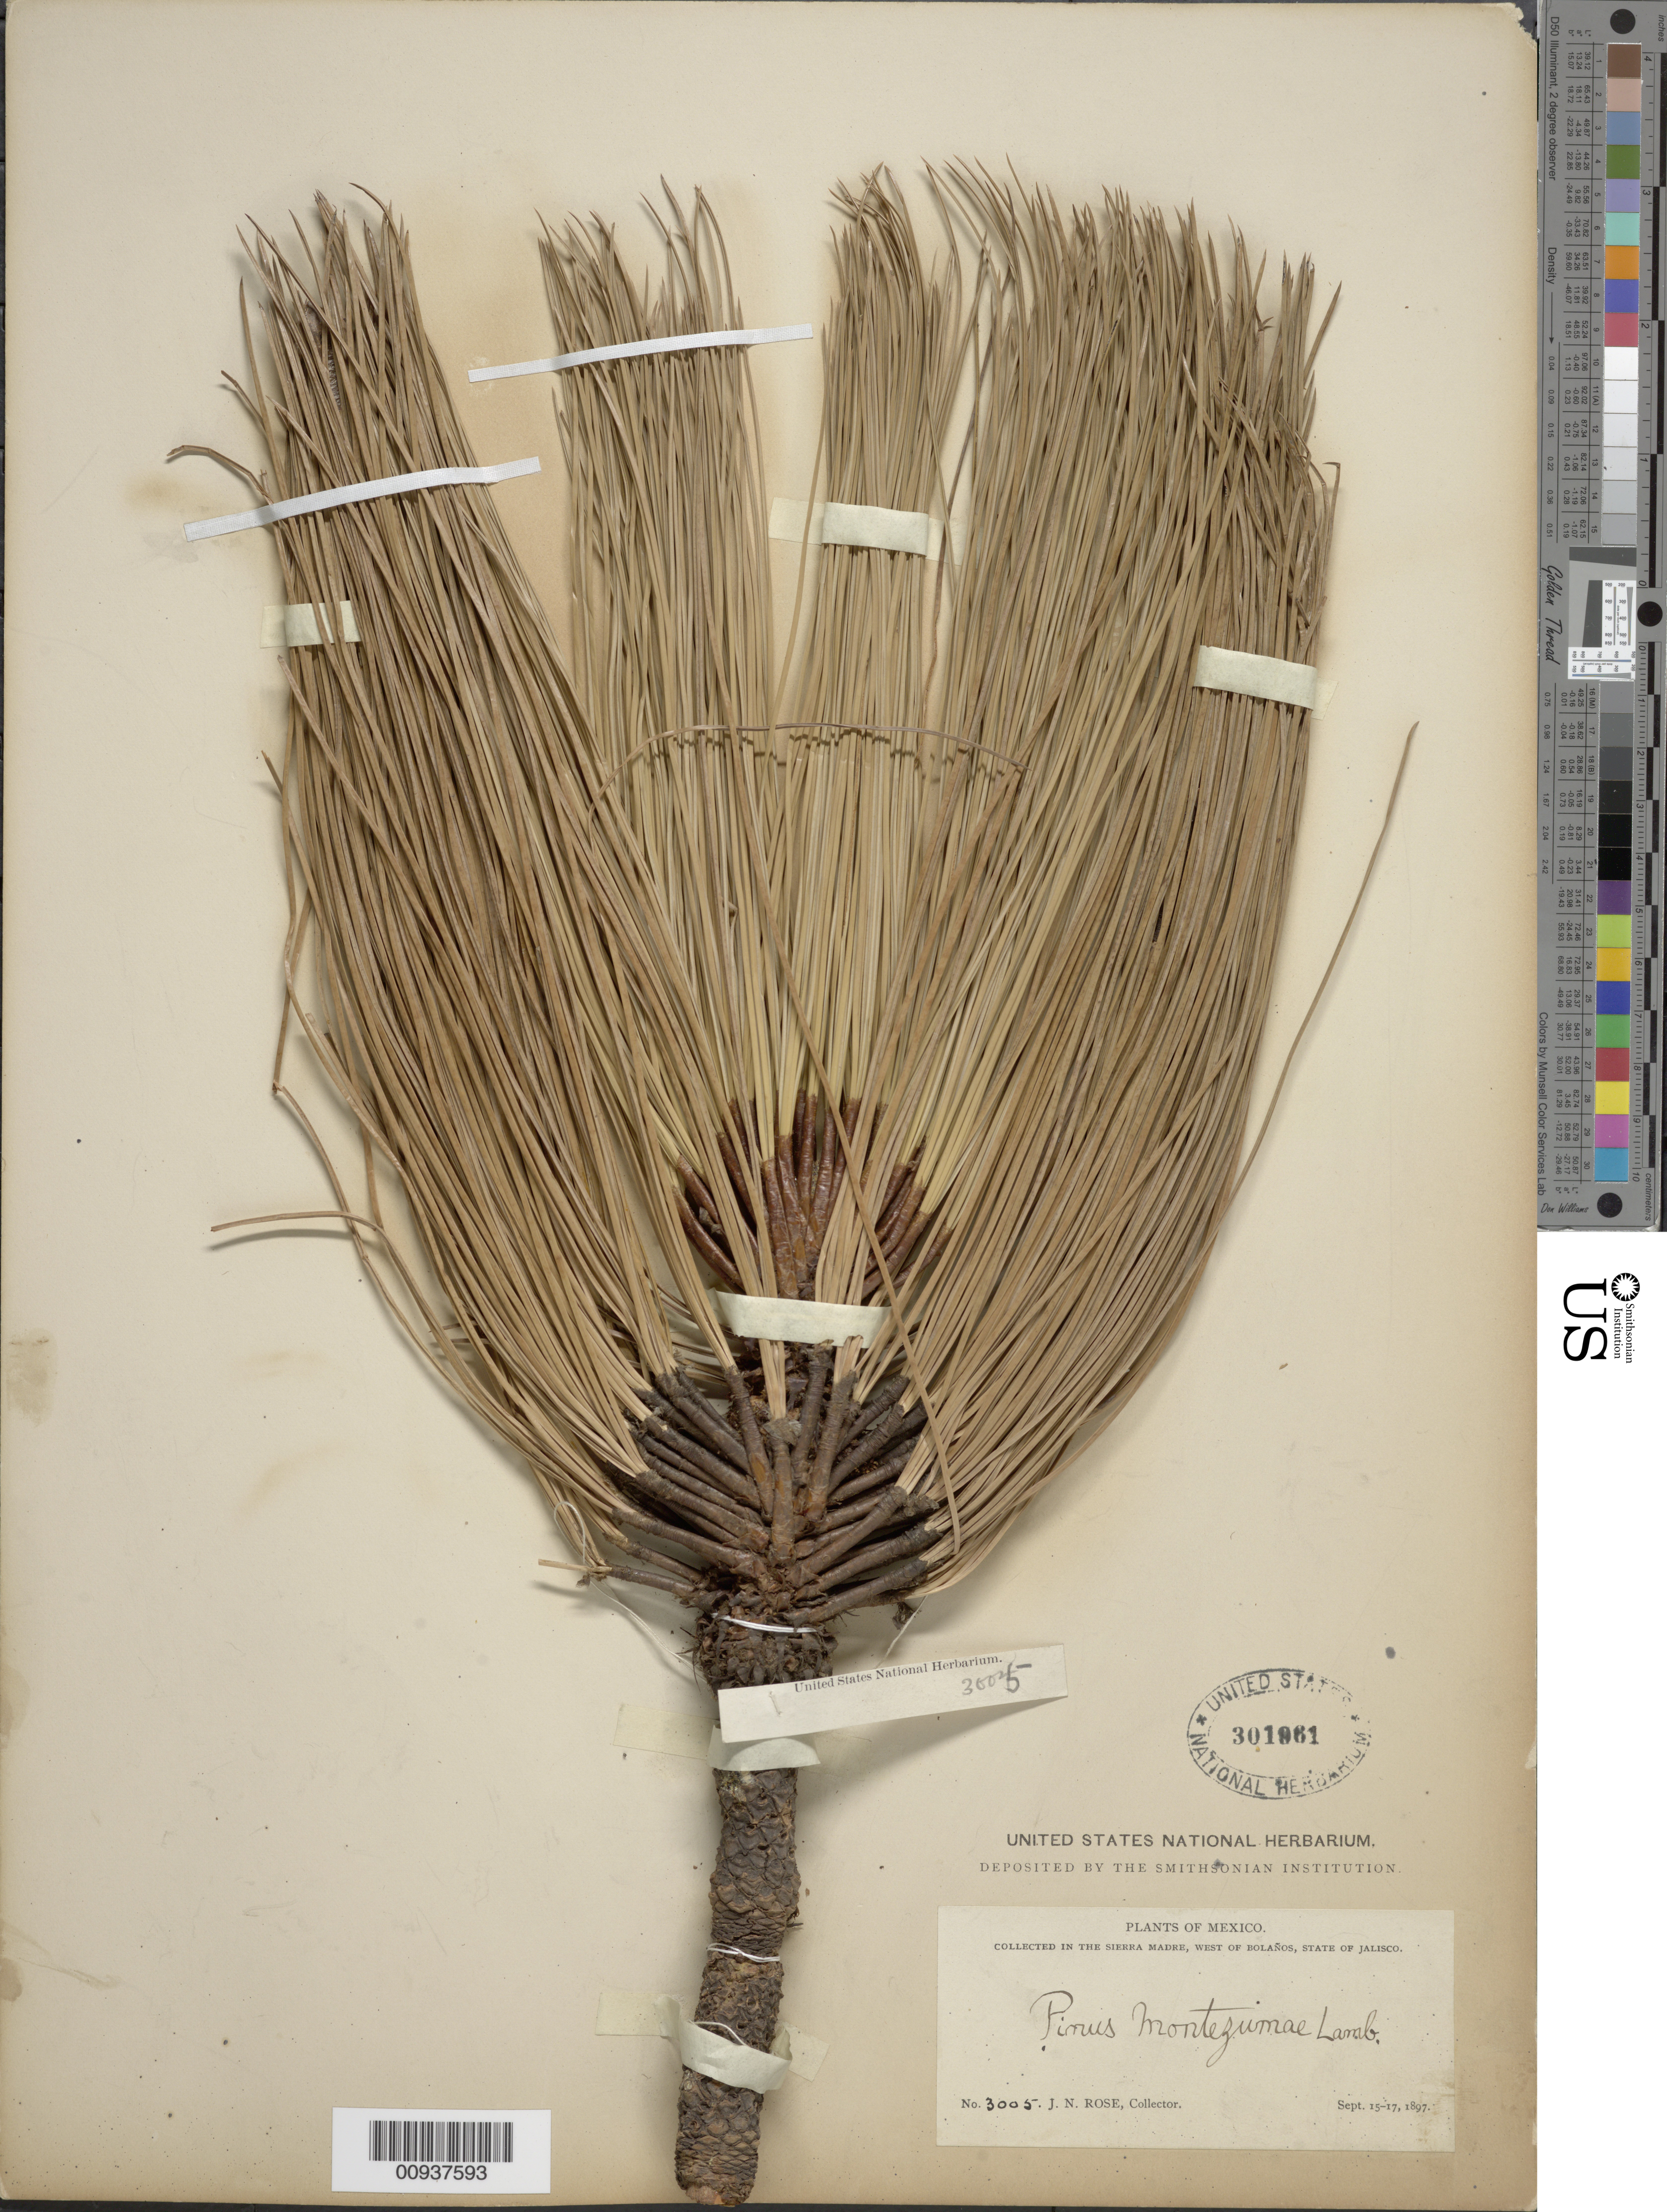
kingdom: Plantae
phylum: Tracheophyta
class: Pinopsida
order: Pinales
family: Pinaceae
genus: Pinus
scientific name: Pinus montezumae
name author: Lamb.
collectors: J. N. Rose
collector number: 3005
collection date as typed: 15 Sep 1897 to 17 Sep 1897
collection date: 1897-09-15/1897-09-17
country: Mexico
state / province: Jalisco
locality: Sierra Madre, West of Bolaños.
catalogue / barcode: US 301961